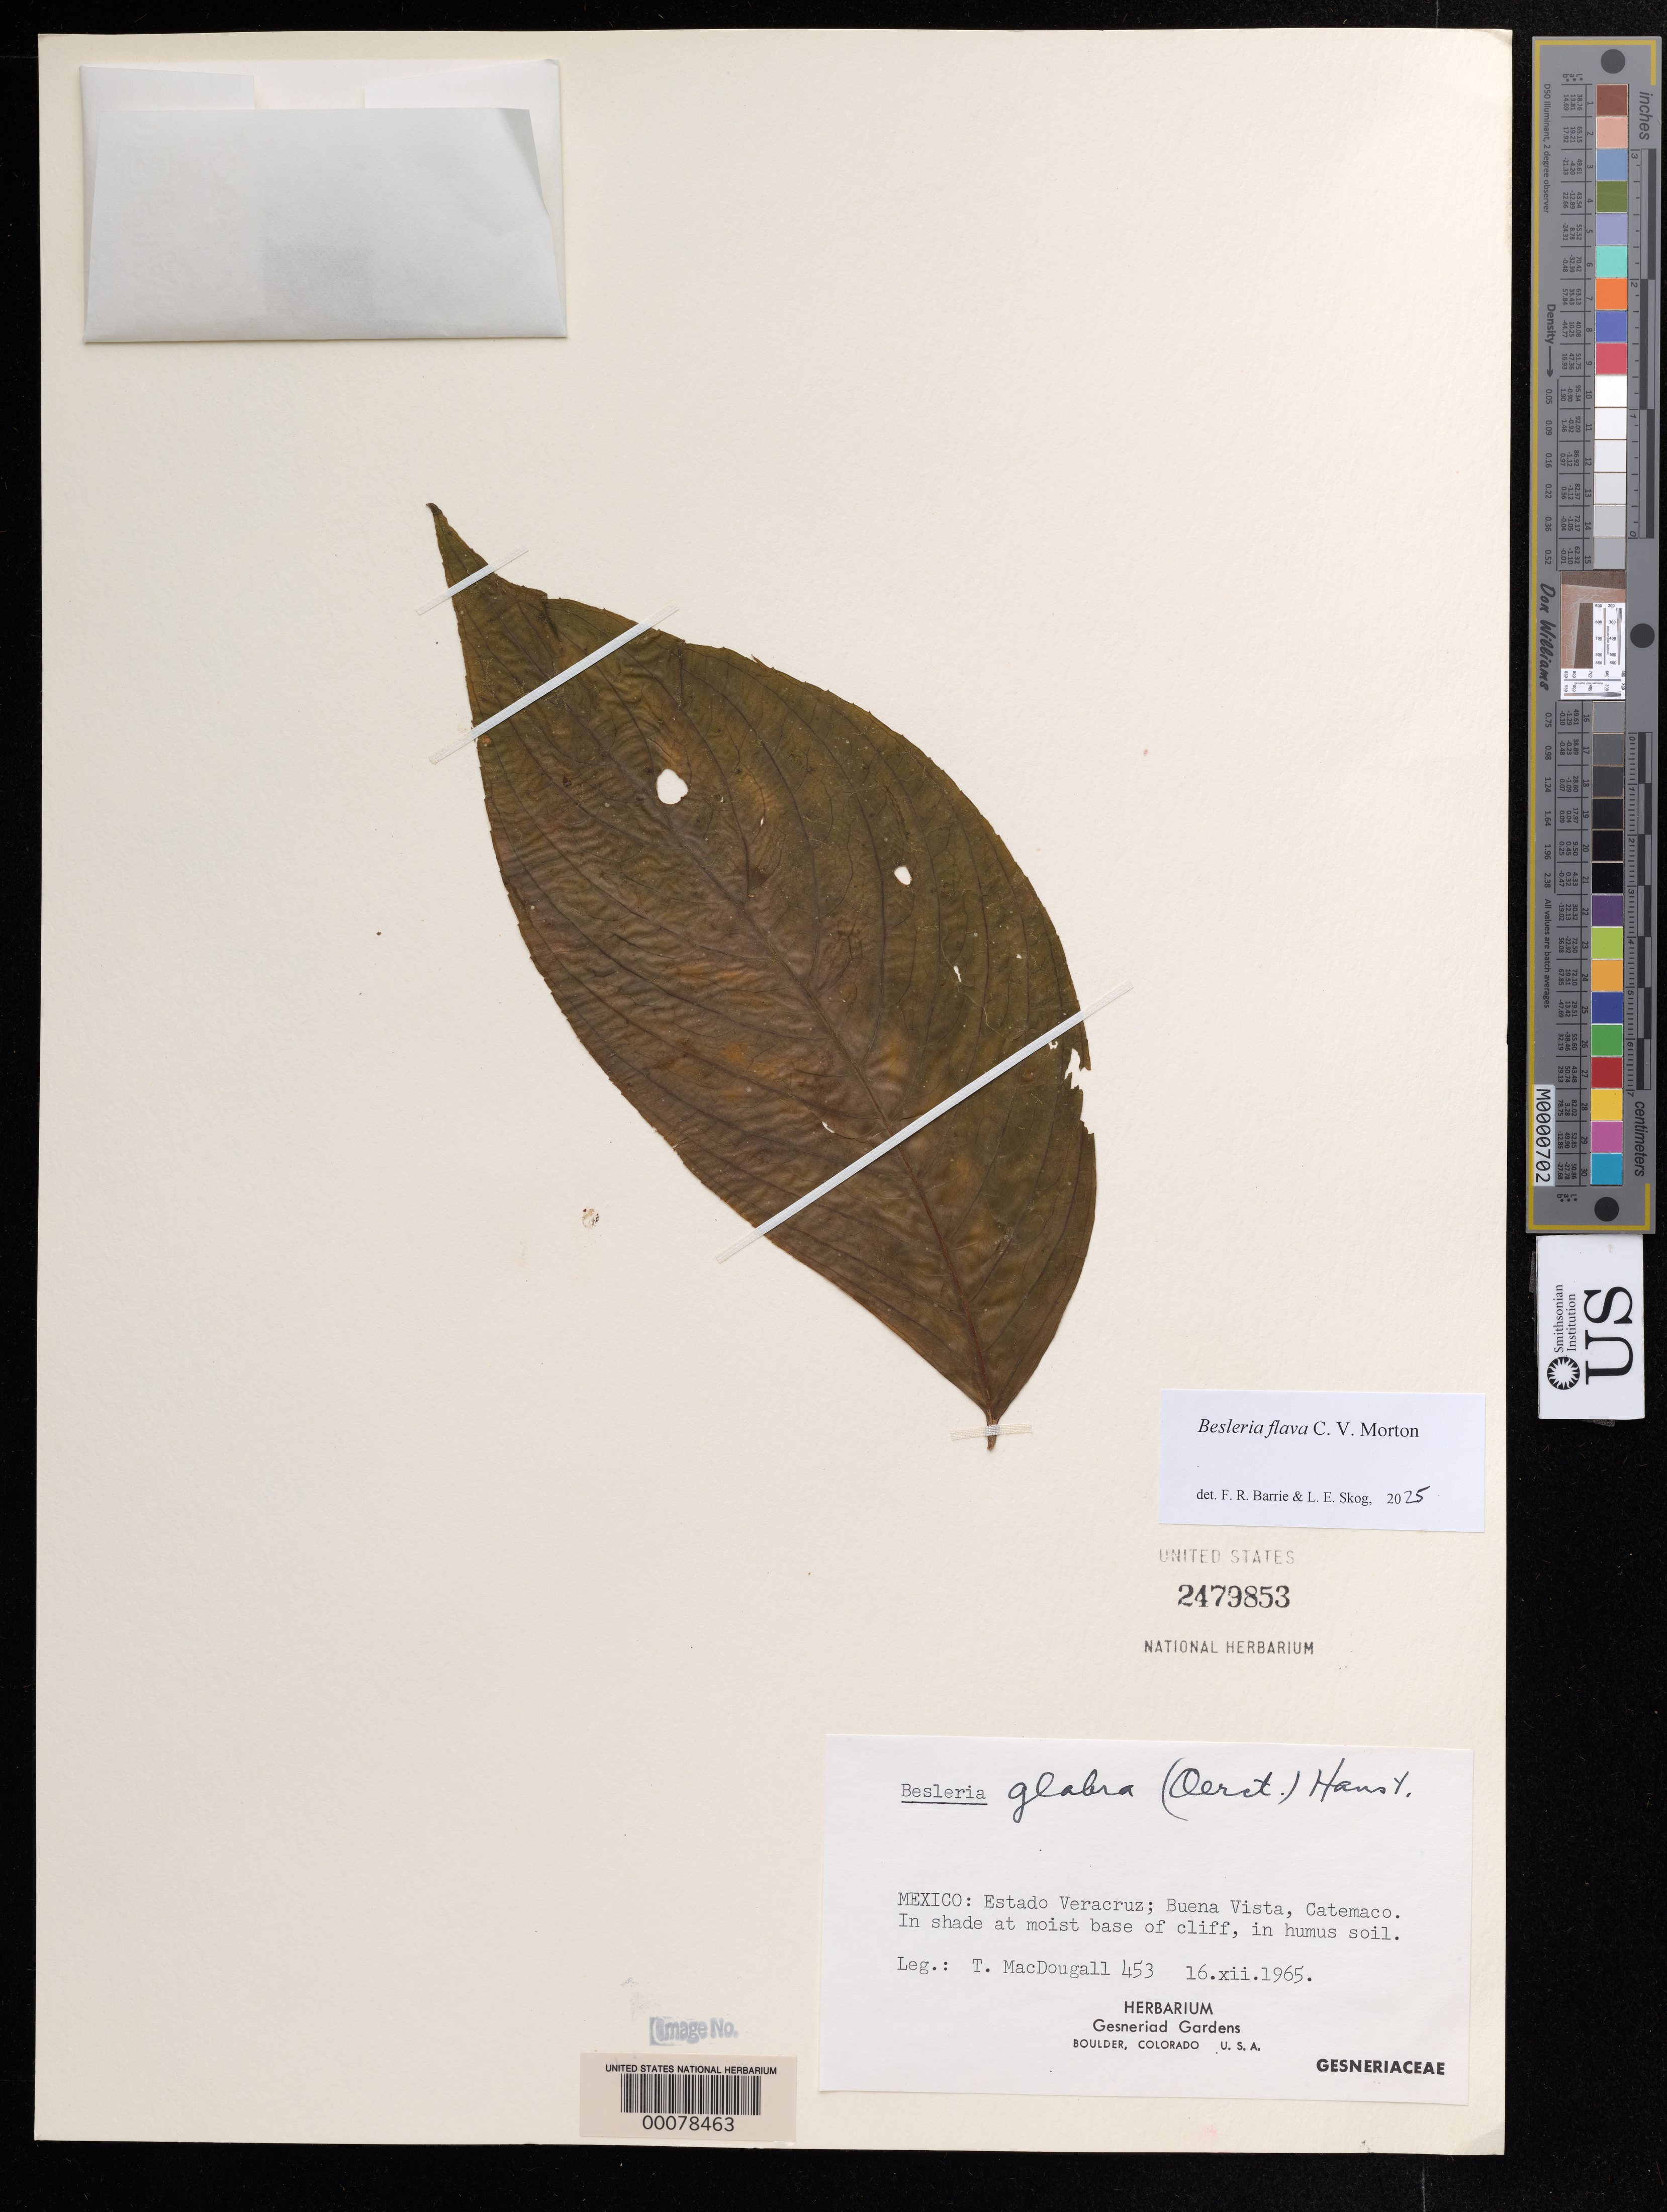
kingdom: Plantae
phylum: Tracheophyta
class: Magnoliopsida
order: Lamiales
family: Gesneriaceae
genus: Besleria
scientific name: Besleria glabra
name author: (Oerst.) Hanst.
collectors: T. Macdougall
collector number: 453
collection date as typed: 16 Dec 1965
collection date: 1965-12-16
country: Mexico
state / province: Veracruz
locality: Buena Vista, Catemaco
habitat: In shade at moist base of cliff, in humus soil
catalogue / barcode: US 2479853